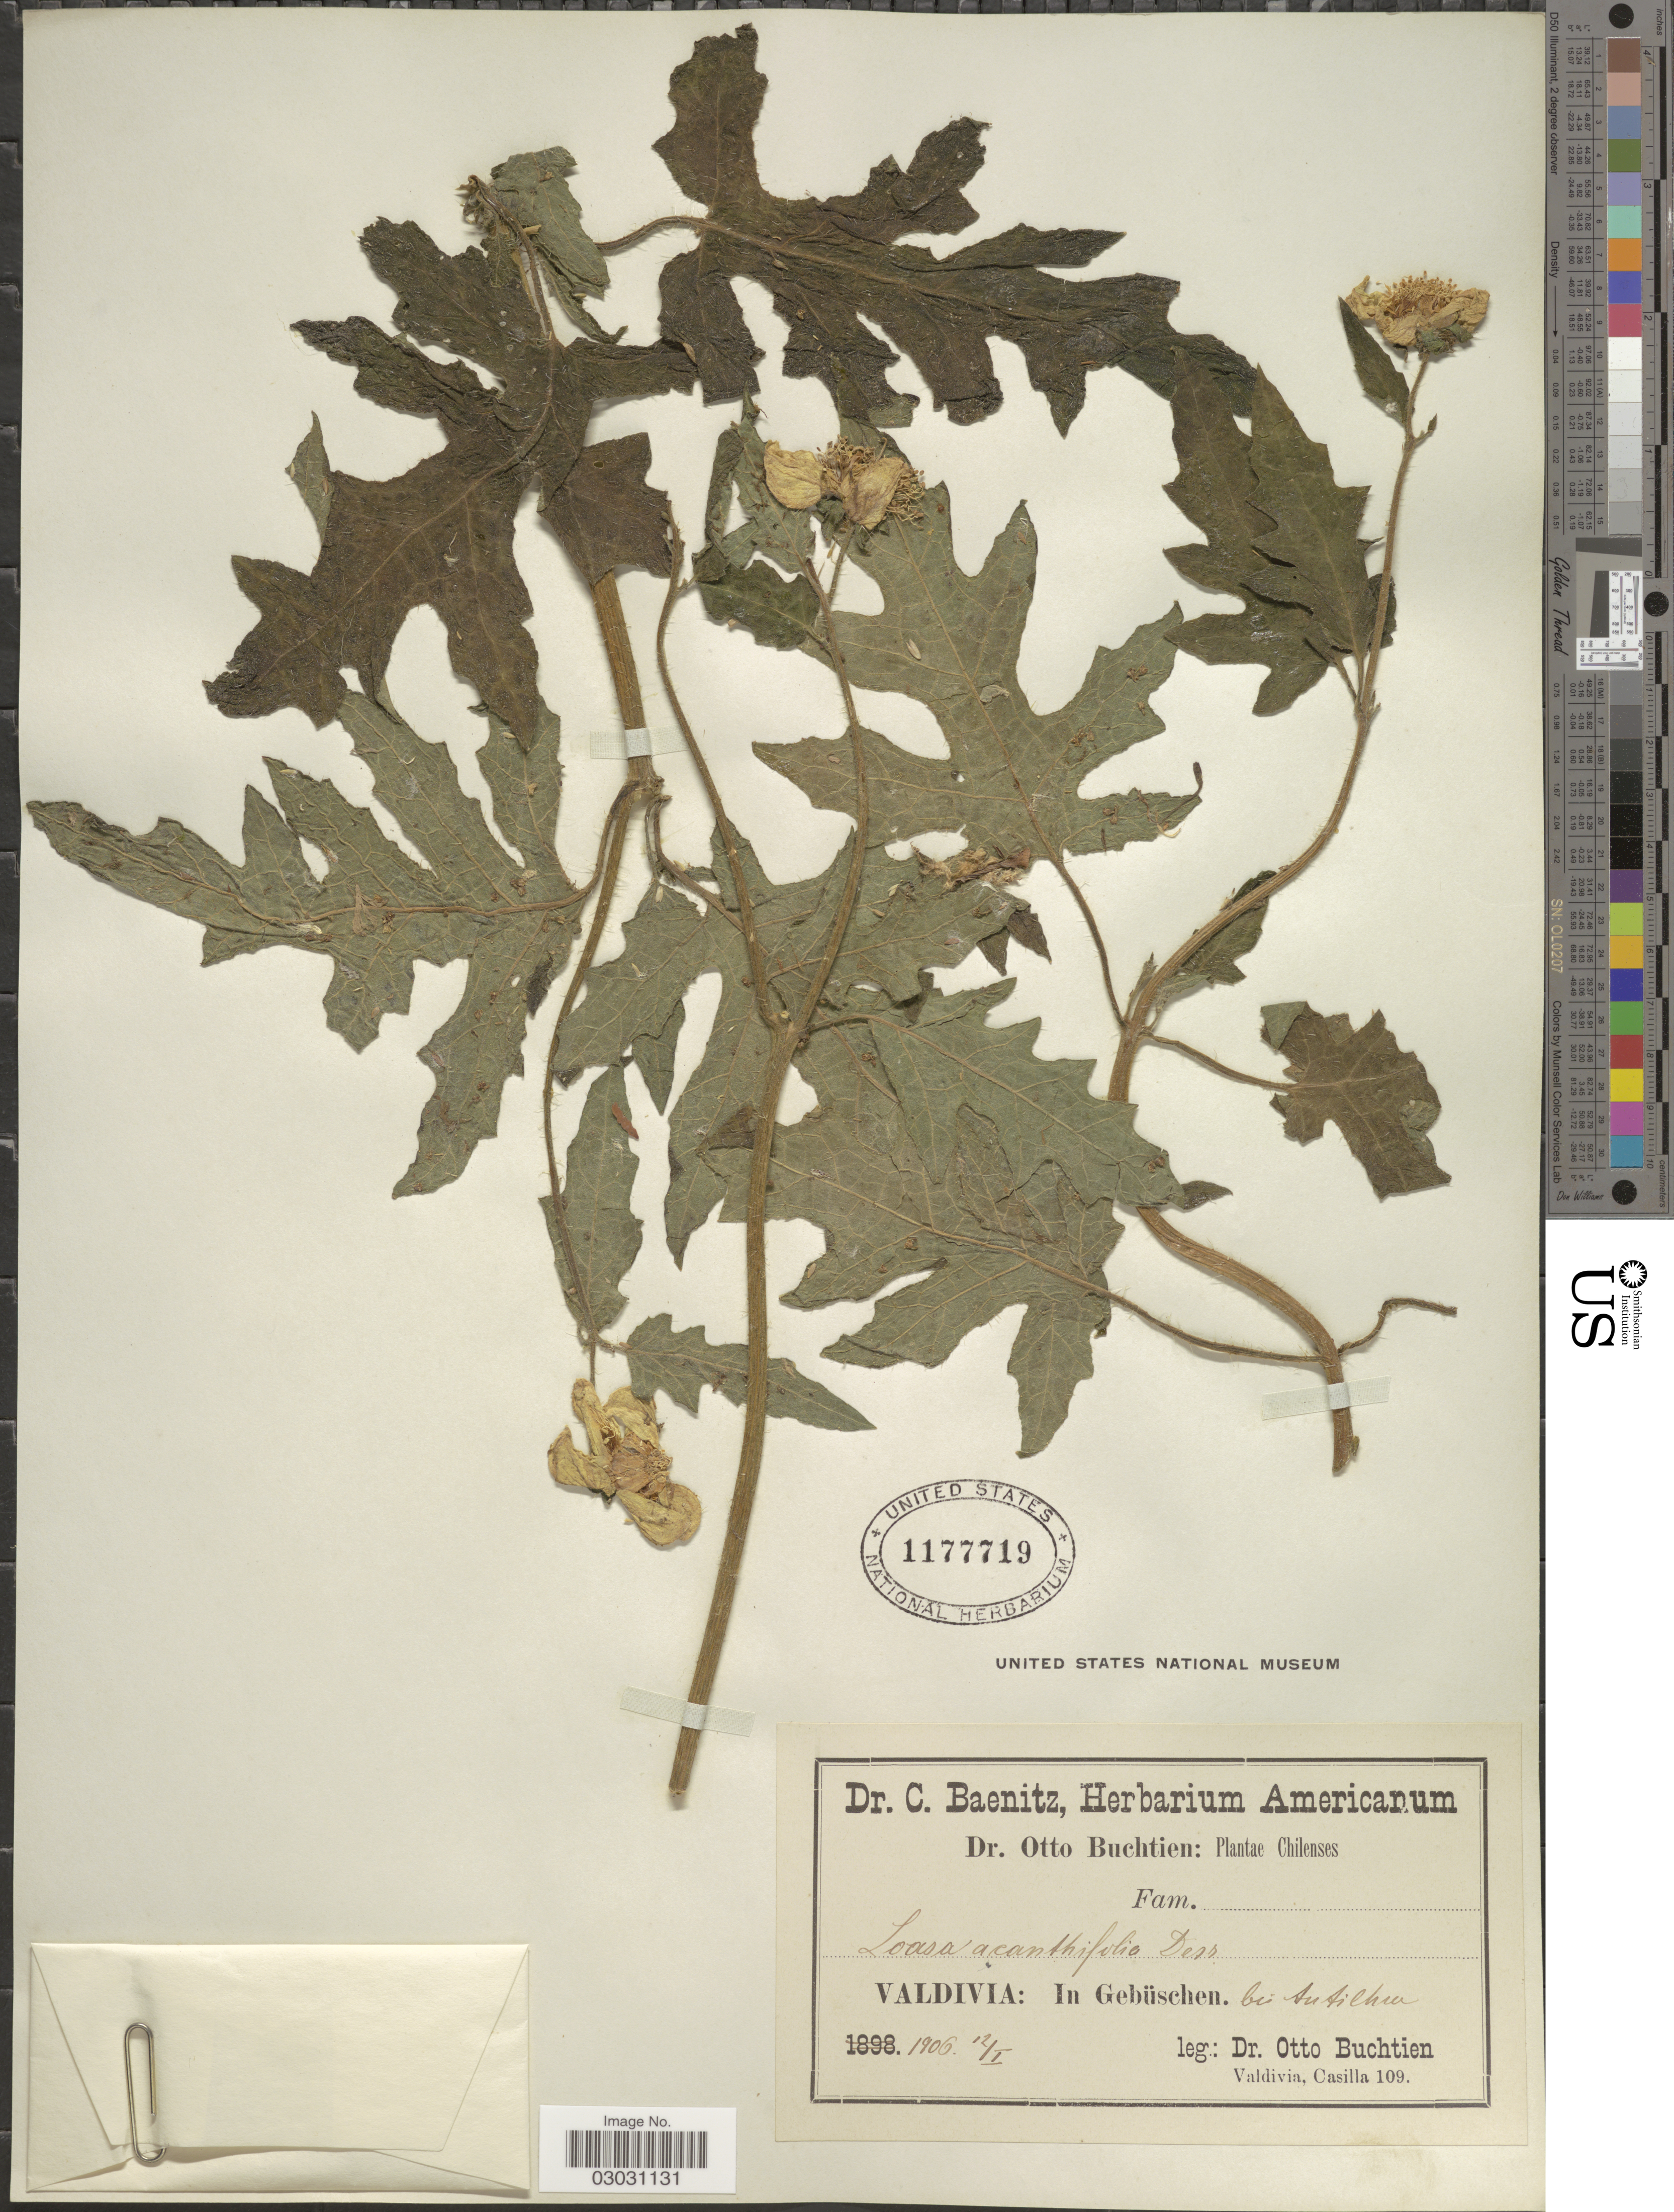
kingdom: Plantae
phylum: Tracheophyta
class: Magnoliopsida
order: Cornales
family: Loasaceae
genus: Loasa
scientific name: Loasa acanthifolia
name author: Desr.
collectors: O. Buchtien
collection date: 1906-01-12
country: Chile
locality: Valdivia: In Gebüschen bei Antilhue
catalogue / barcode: US 1177719